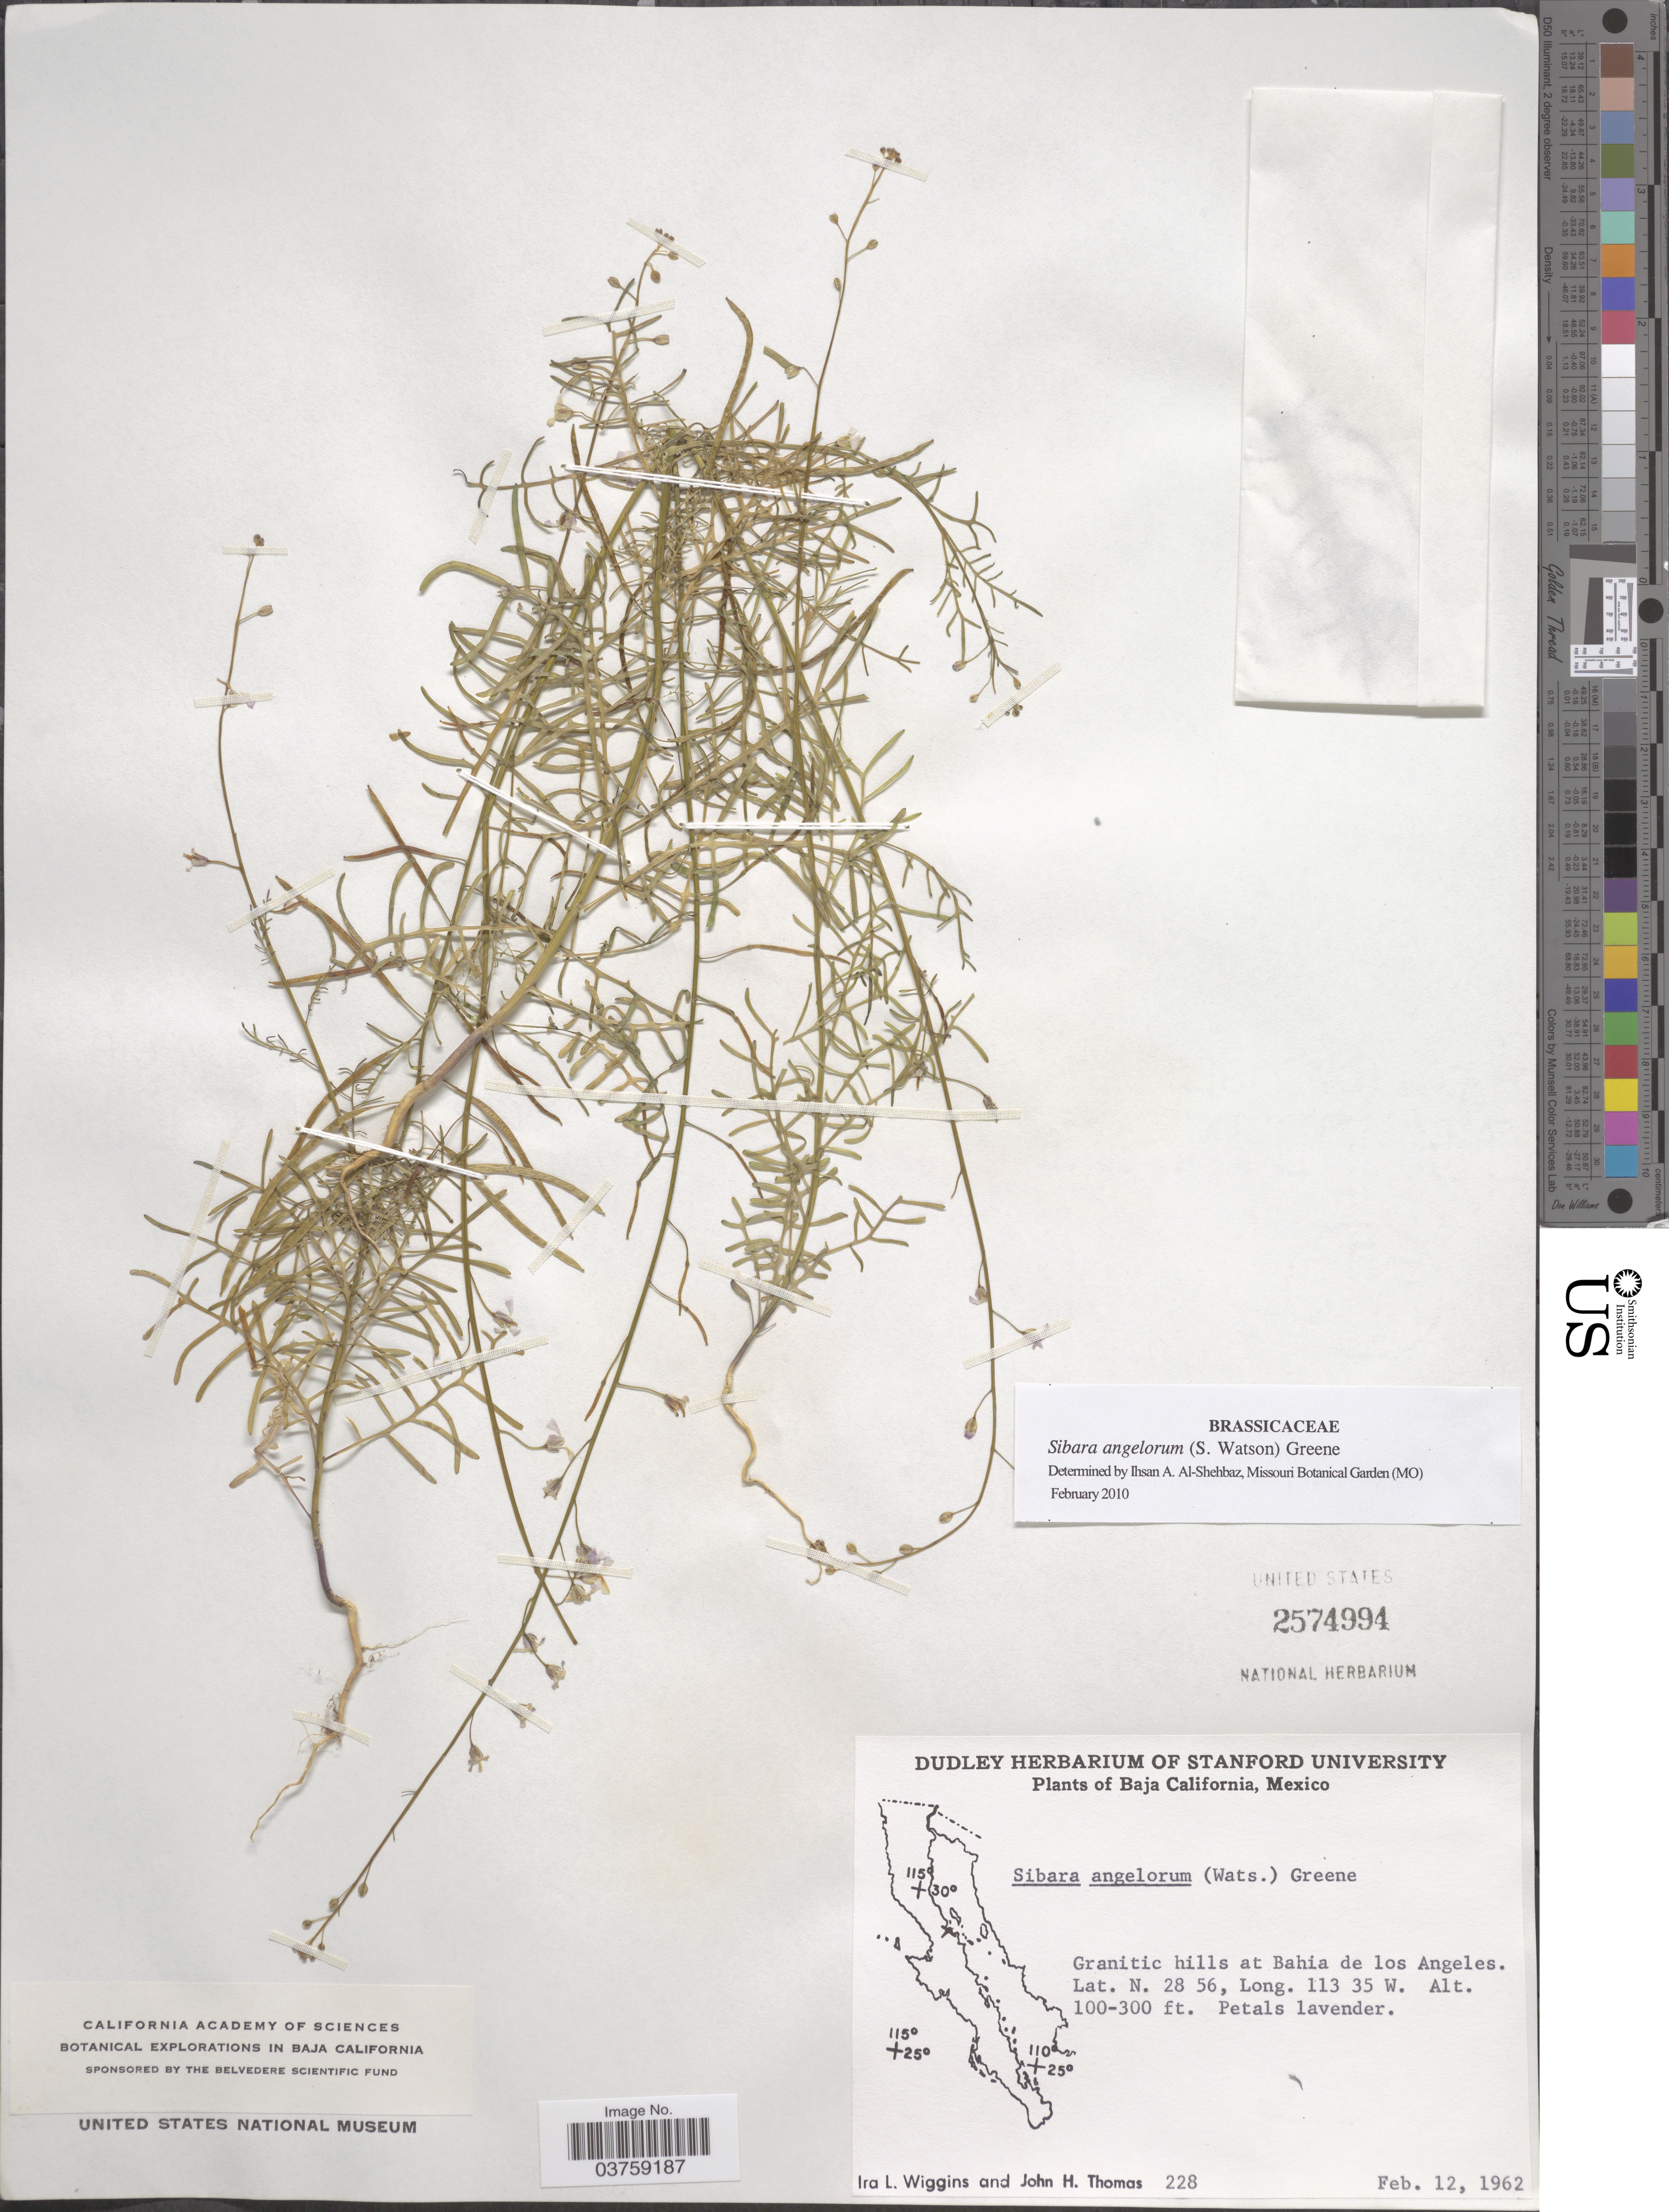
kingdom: Plantae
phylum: Tracheophyta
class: Magnoliopsida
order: Brassicales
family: Brassicaceae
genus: Sibara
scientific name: Sibara angelorum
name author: (S. Watson) Greene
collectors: I. L. Wiggins & J. H. Thomas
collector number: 228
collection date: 1962-02-12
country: Mexico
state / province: Baja California Norte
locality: Granitic hills at Bahia de los Angeles.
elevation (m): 30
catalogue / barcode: US 2574994